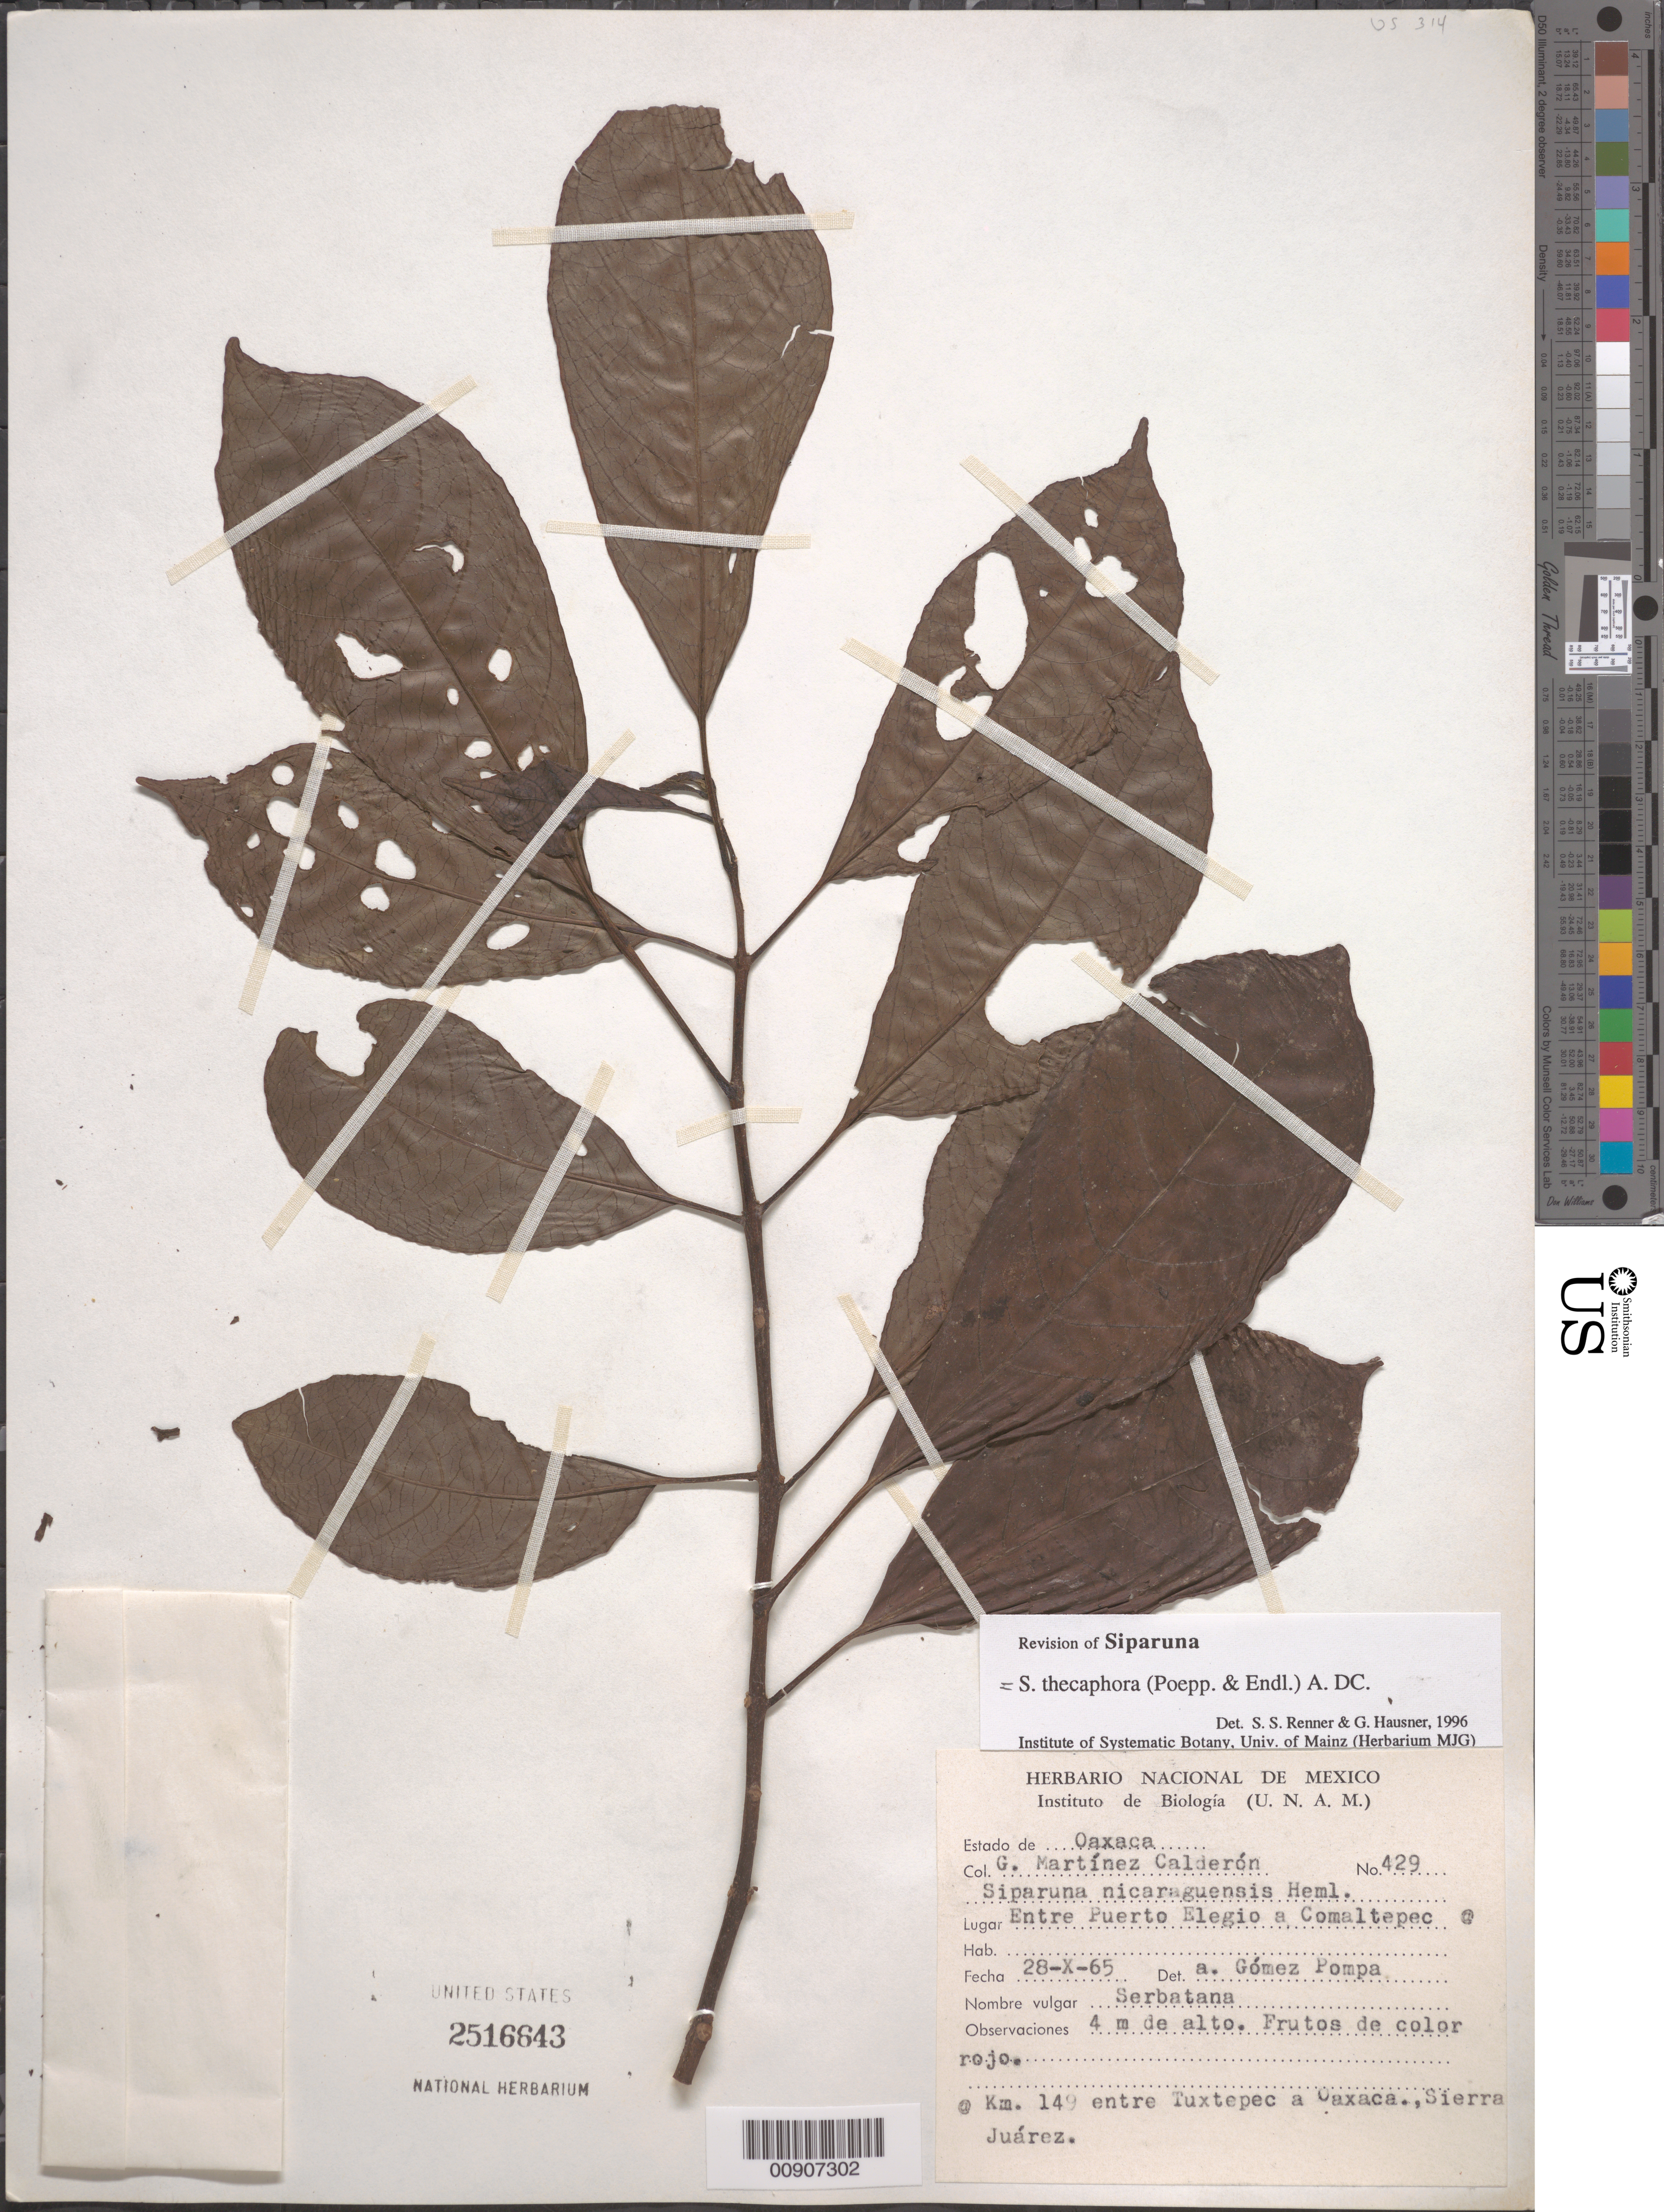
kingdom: Plantae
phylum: Tracheophyta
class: Magnoliopsida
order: Laurales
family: Siparunaceae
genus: Siparuna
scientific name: Siparuna thecaphora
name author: (Poepp. & Endl.) A. DC.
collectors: G. Martinez-C.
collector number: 429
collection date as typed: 28 Oct 1965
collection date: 1965-10-28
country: Mexico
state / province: Oaxaca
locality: Oaxaca: Entre Puerto Elegio a Comaltepec, km 149 entre Tuxtepec a Oaxaca., Sierra Juárez.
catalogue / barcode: US 2516643